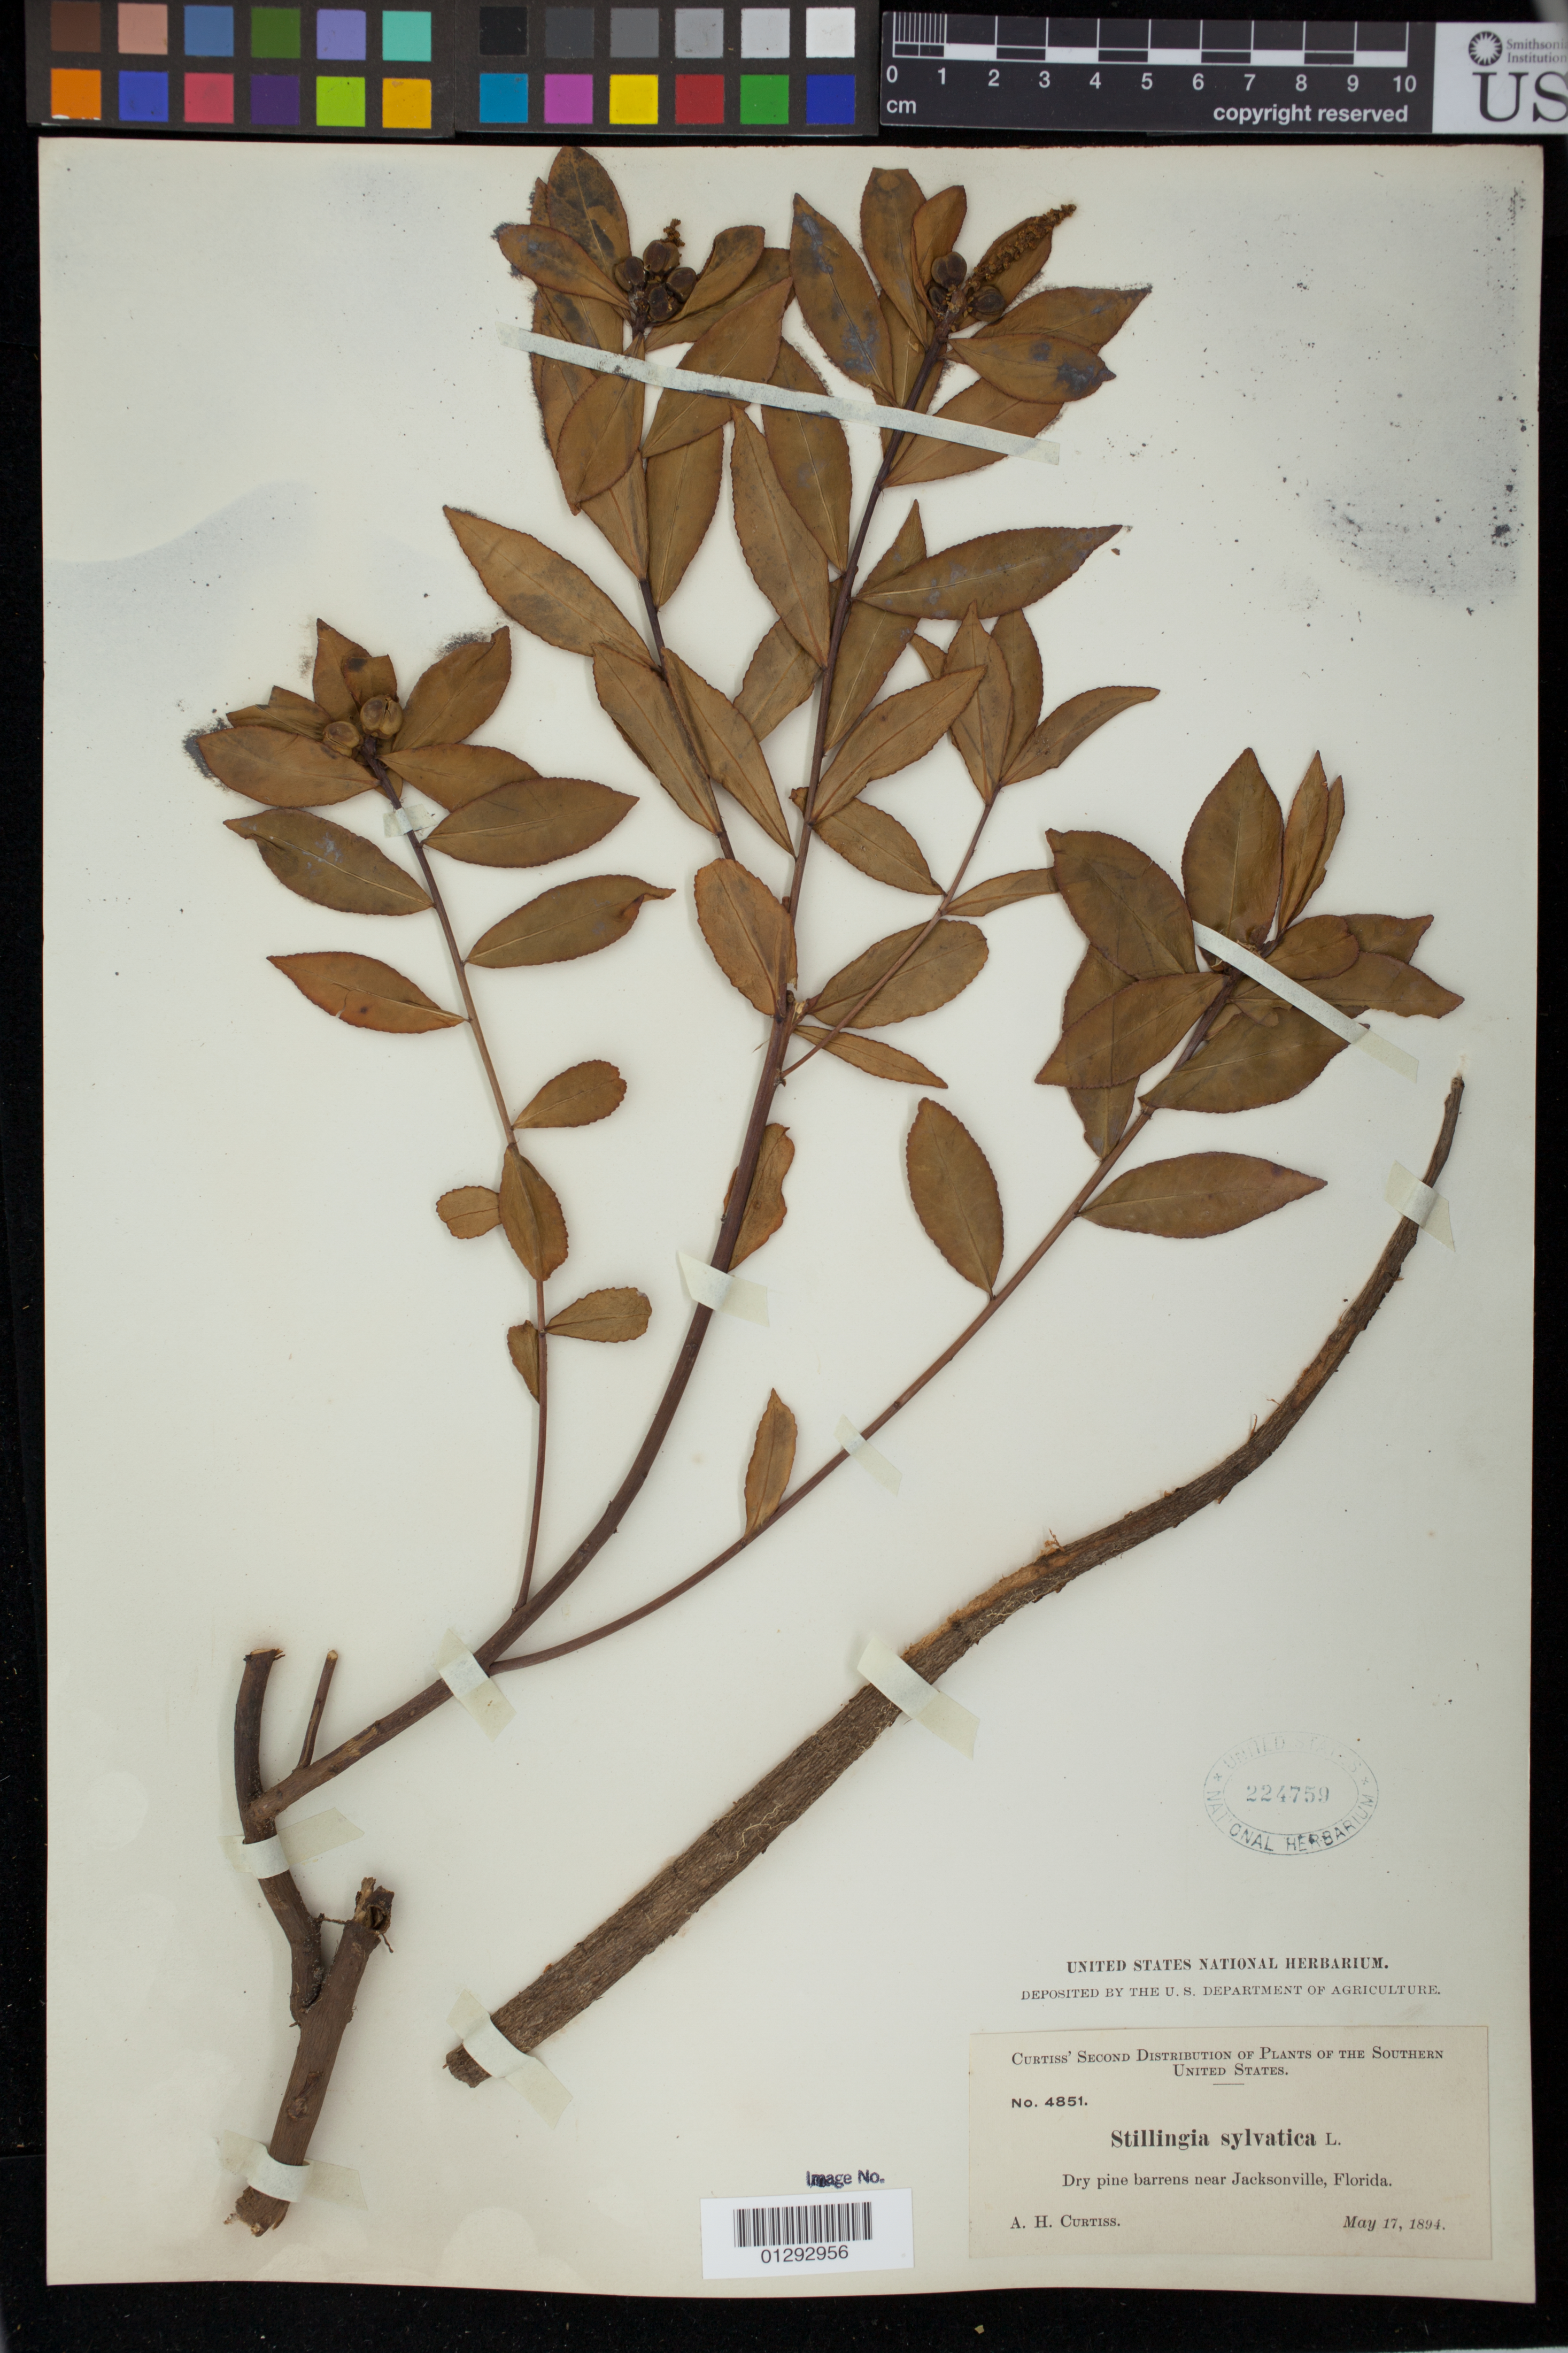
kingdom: Plantae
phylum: Tracheophyta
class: Magnoliopsida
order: Malpighiales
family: Euphorbiaceae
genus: Stillingia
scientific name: Stillingia sylvatica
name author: L.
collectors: A. H. Curtiss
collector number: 4851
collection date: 1894-05-17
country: United States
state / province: Florida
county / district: Duval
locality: near Jacksonville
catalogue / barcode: US 224759